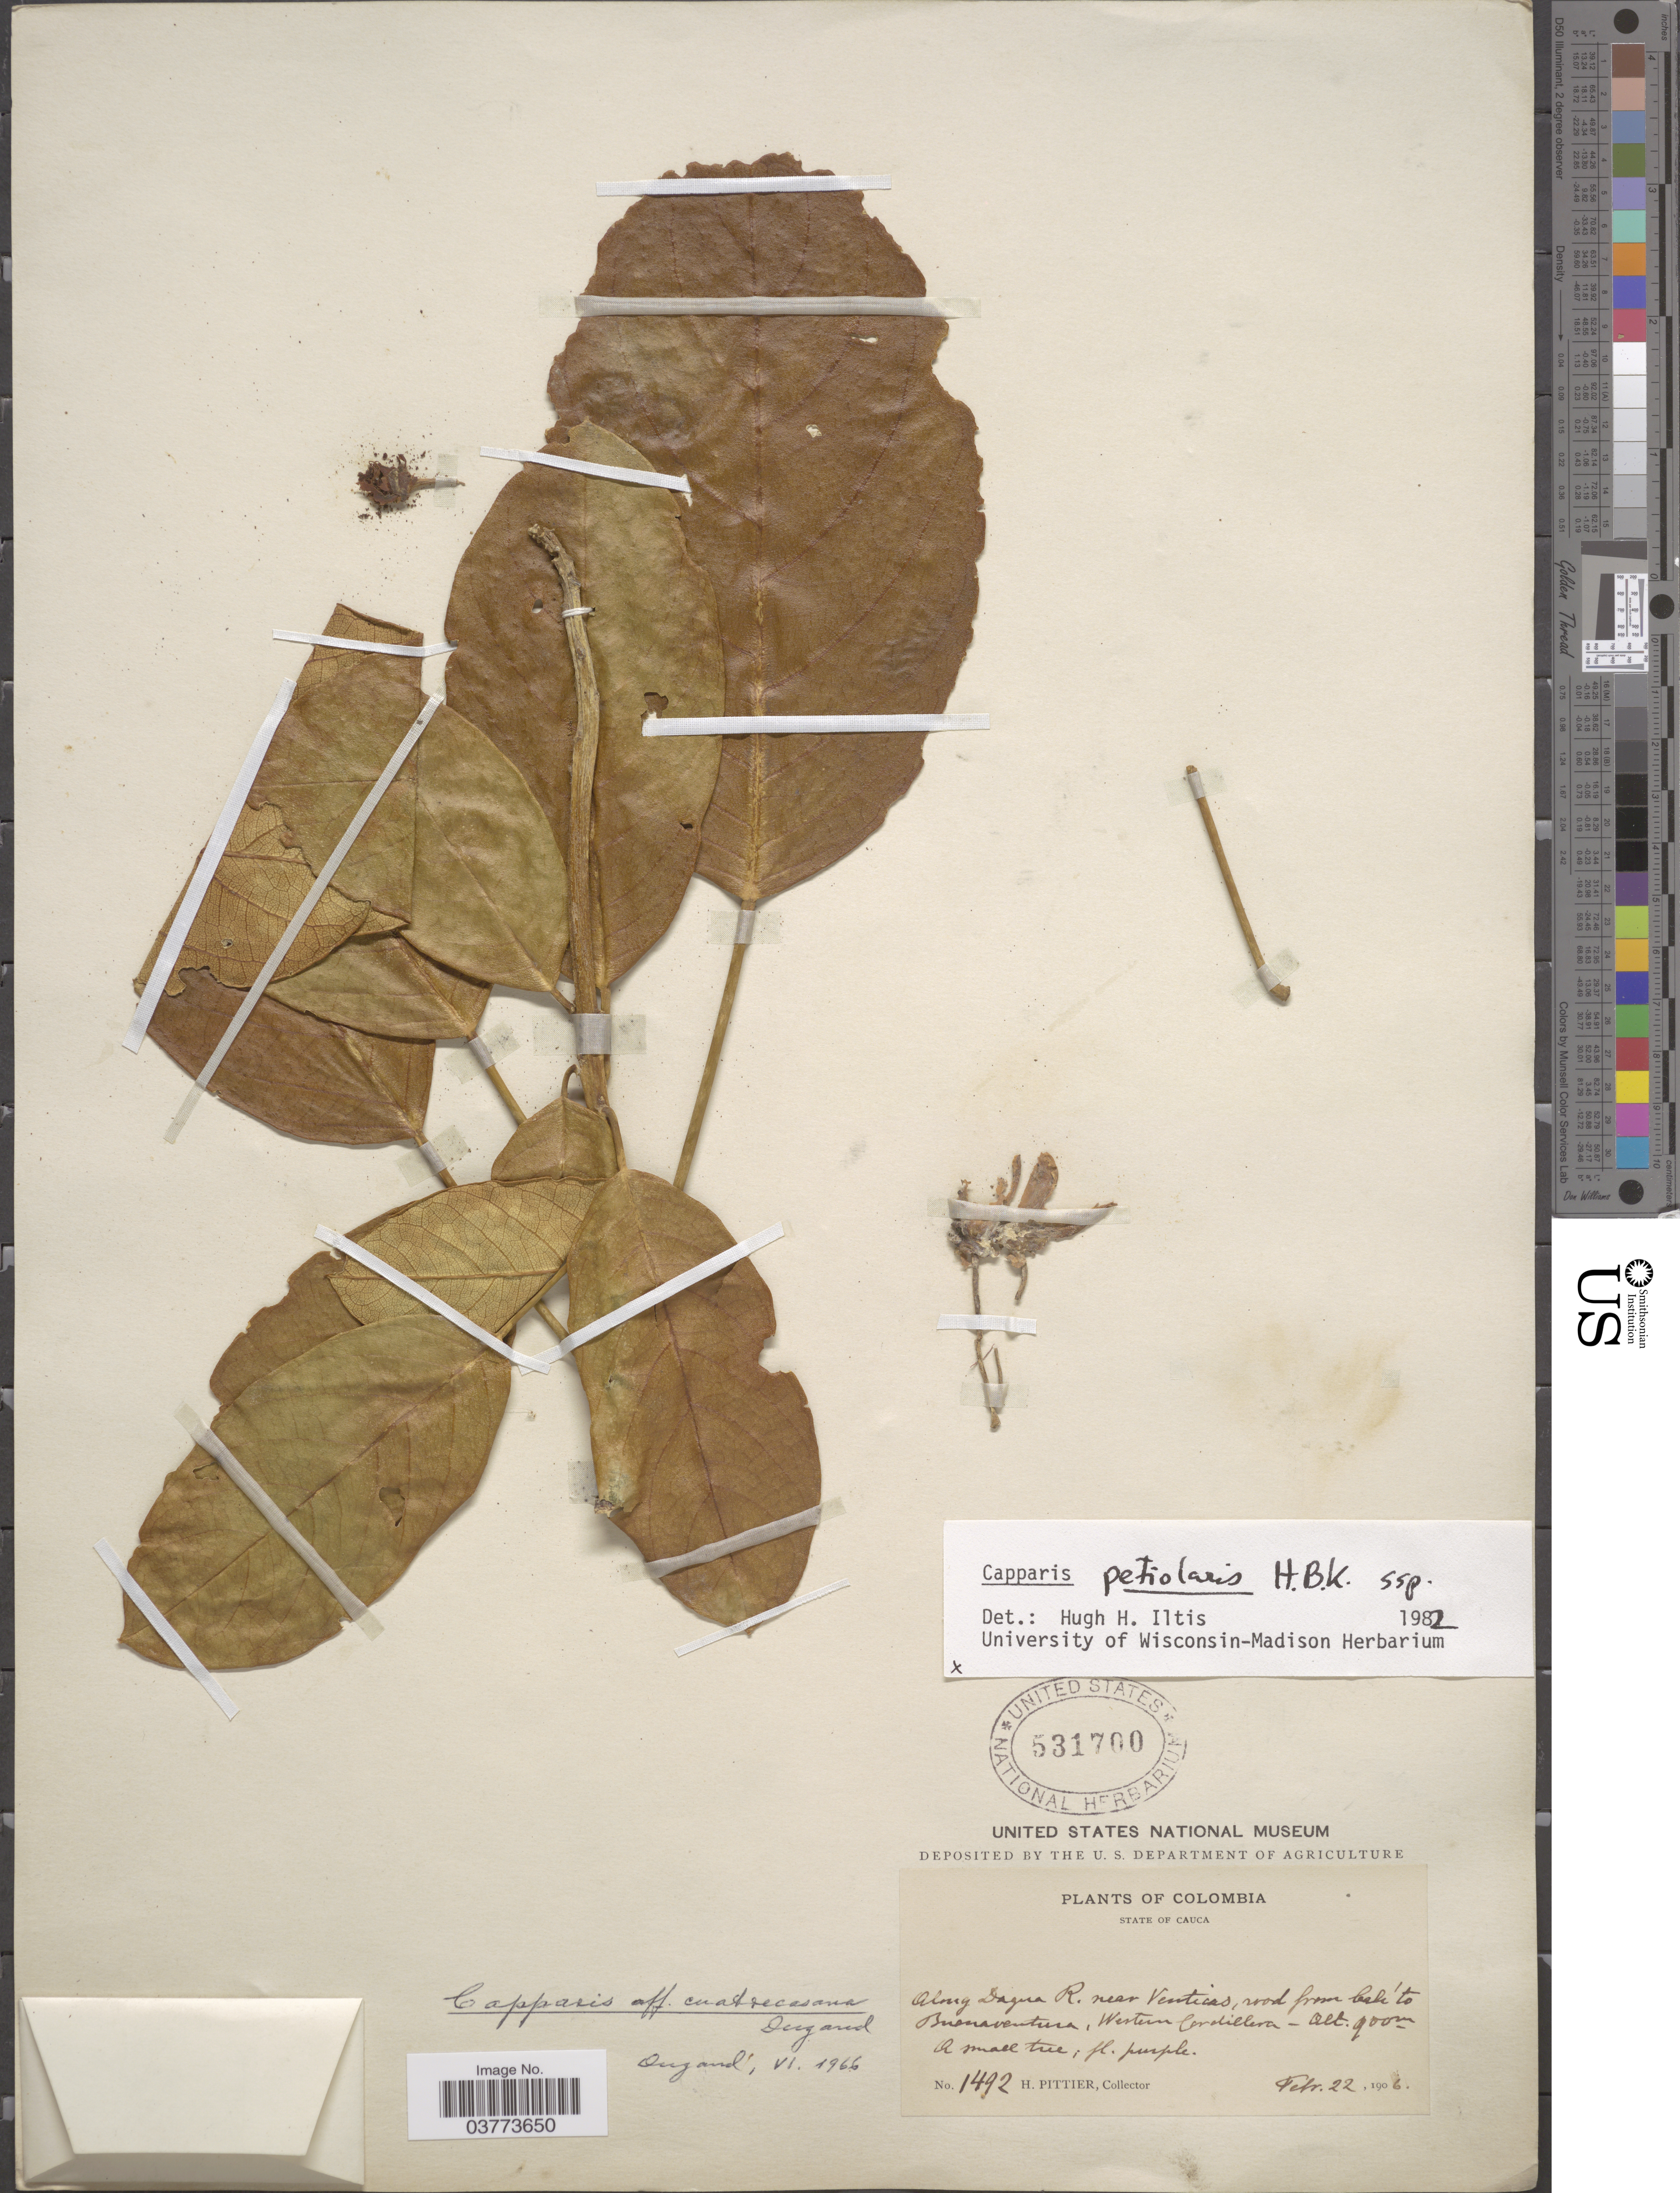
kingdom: Plantae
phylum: Tracheophyta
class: Magnoliopsida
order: Brassicales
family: Capparaceae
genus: Capparidastrum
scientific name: Capparidastrum petiolare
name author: (Kunth) Hutch.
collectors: H. F. Pittier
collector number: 1492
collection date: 1906-02-22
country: Colombia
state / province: Cauca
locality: Along Dagua R. near Venticas, road from bali to Buenaventura, Western Cordillera.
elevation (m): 900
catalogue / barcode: US 531700